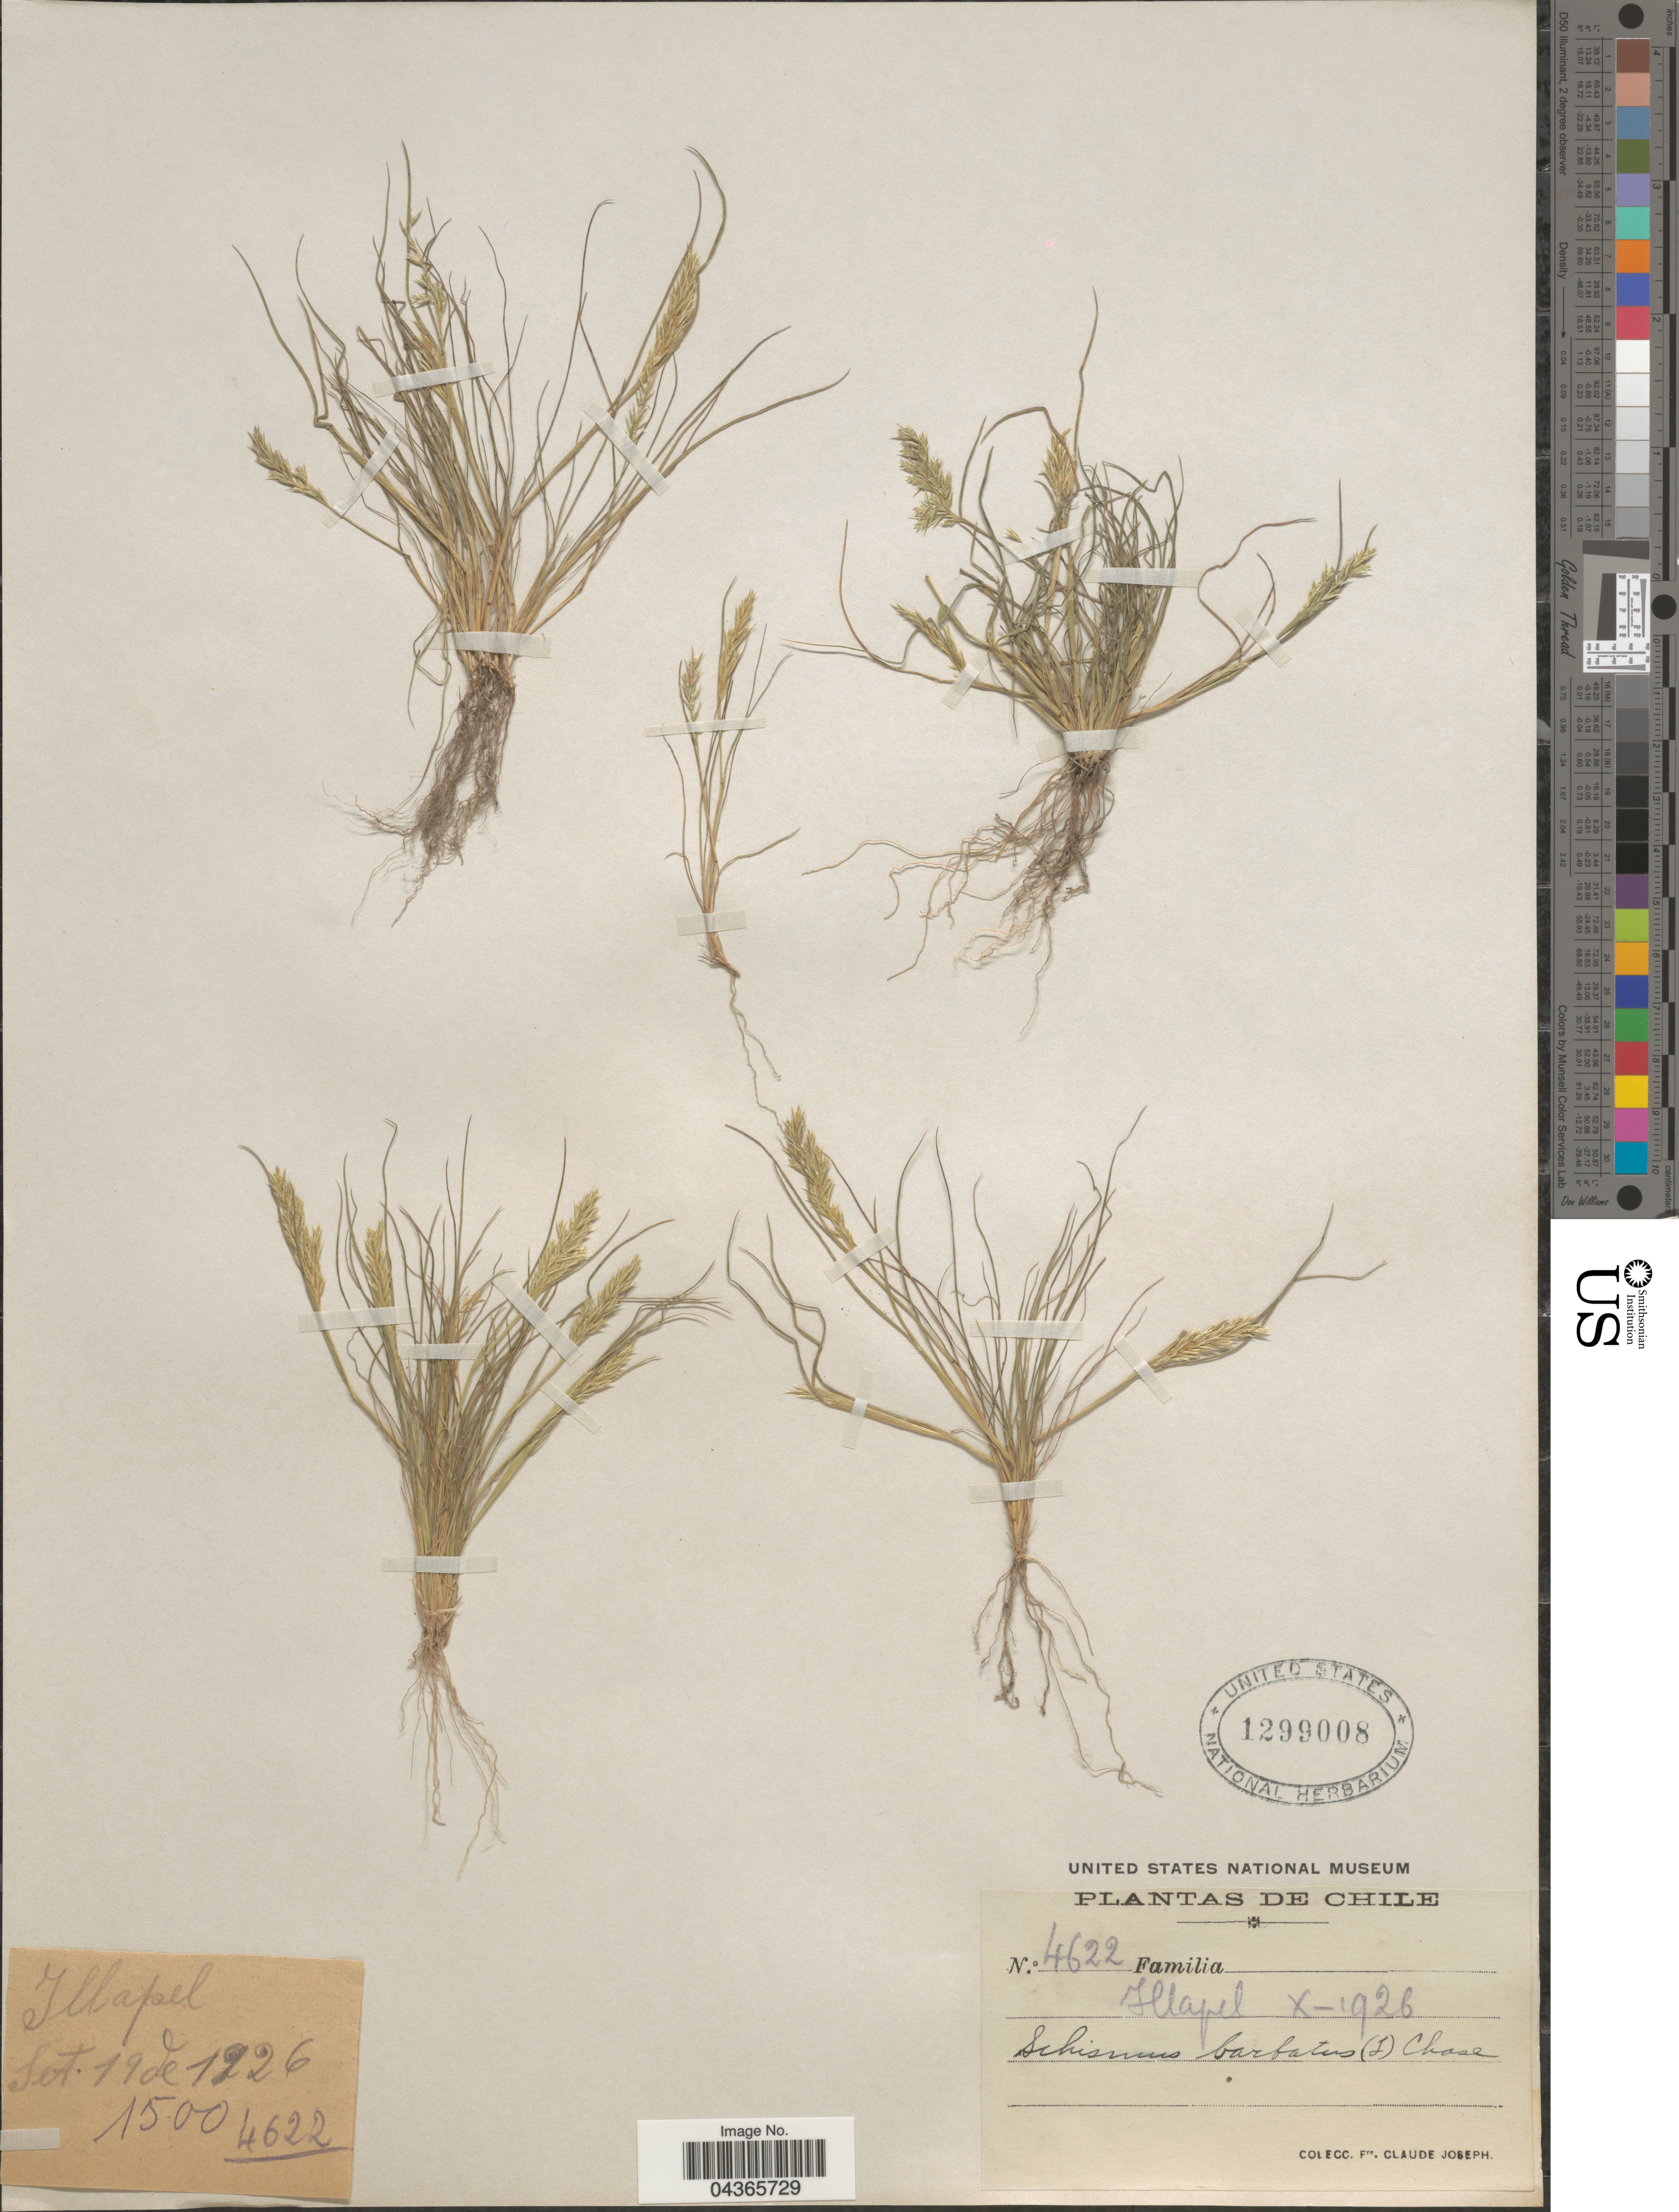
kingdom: Plantae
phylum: Tracheophyta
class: Liliopsida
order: Poales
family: Poaceae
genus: Schismus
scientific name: Schismus barbatus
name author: (L.) Thell.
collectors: Bro. Claude-Joseph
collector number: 4622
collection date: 1926-09-19/1926-10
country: Chile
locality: Illapel.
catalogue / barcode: US 1299008